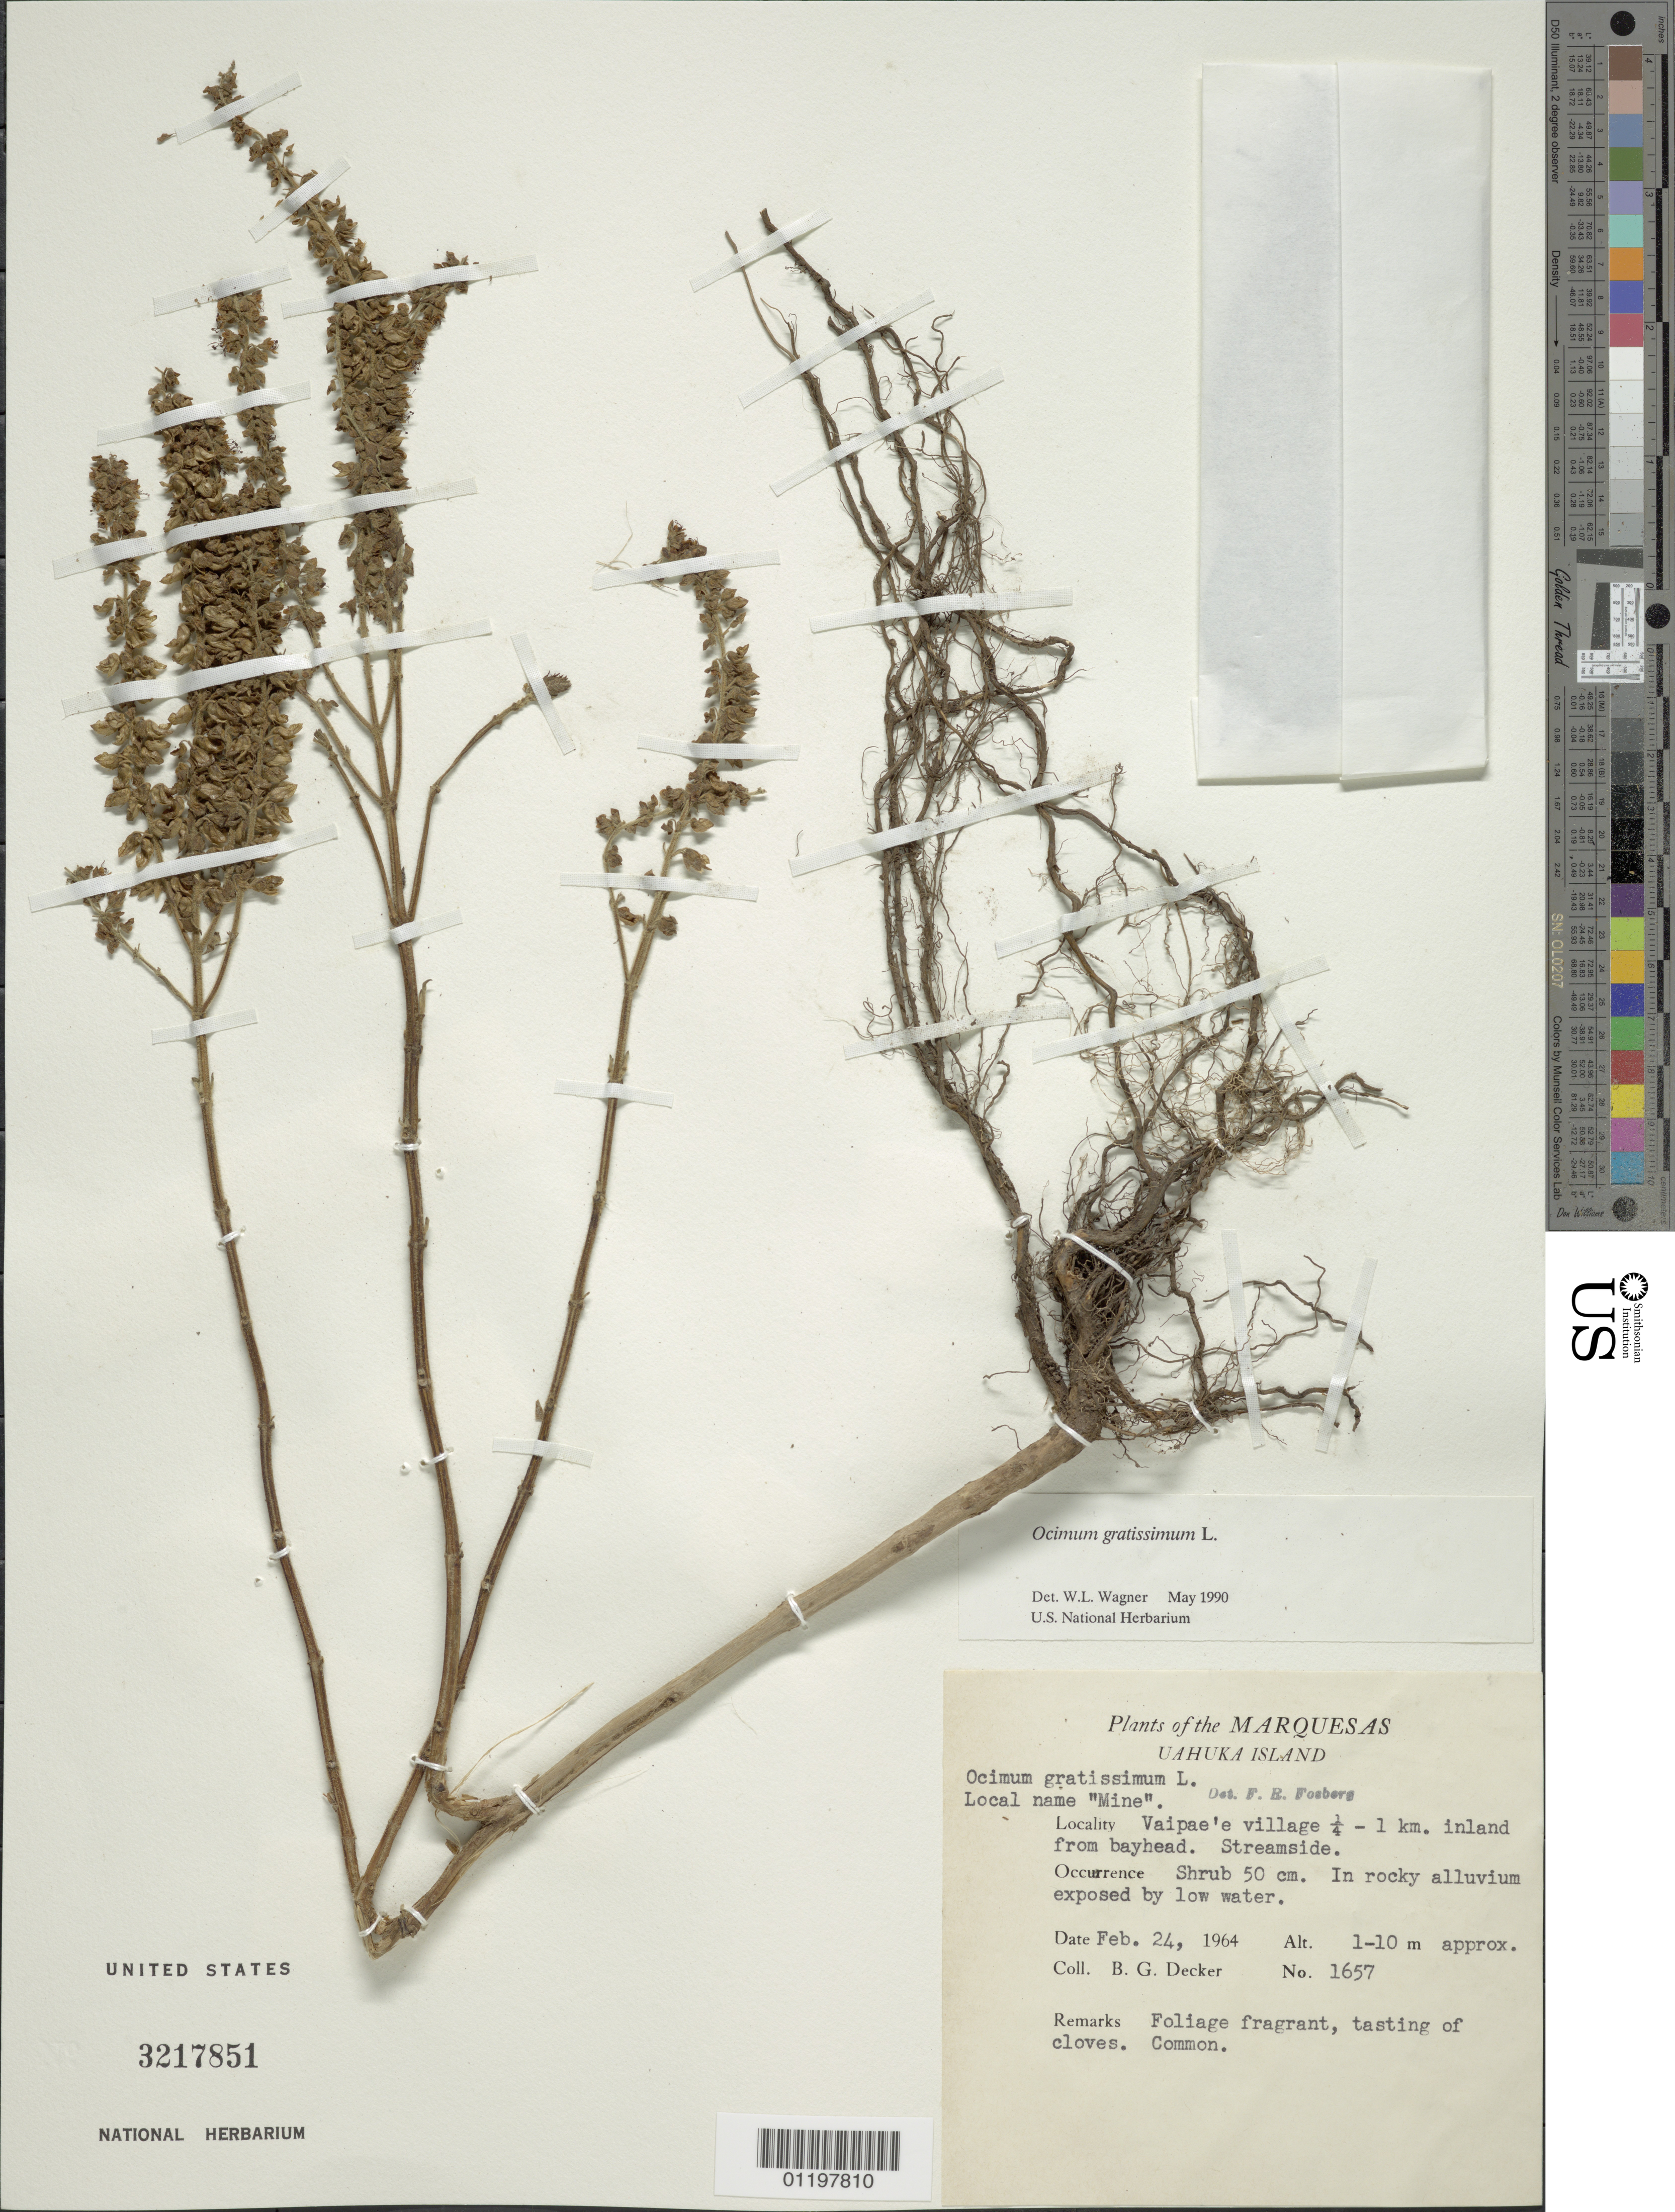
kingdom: Plantae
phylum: Tracheophyta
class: Magnoliopsida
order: Lamiales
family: Lamiaceae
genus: Ocimum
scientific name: Ocimum gratissimum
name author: L.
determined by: Wagner, W. L., (BOT), Smithsonian Institution - National Museum of Natural History (UNITED STATES)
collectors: B. G. Decker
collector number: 1657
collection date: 1964-02-24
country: French Polynesia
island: Ua Huka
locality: Vaipae'e village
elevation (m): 1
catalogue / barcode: US 3217851